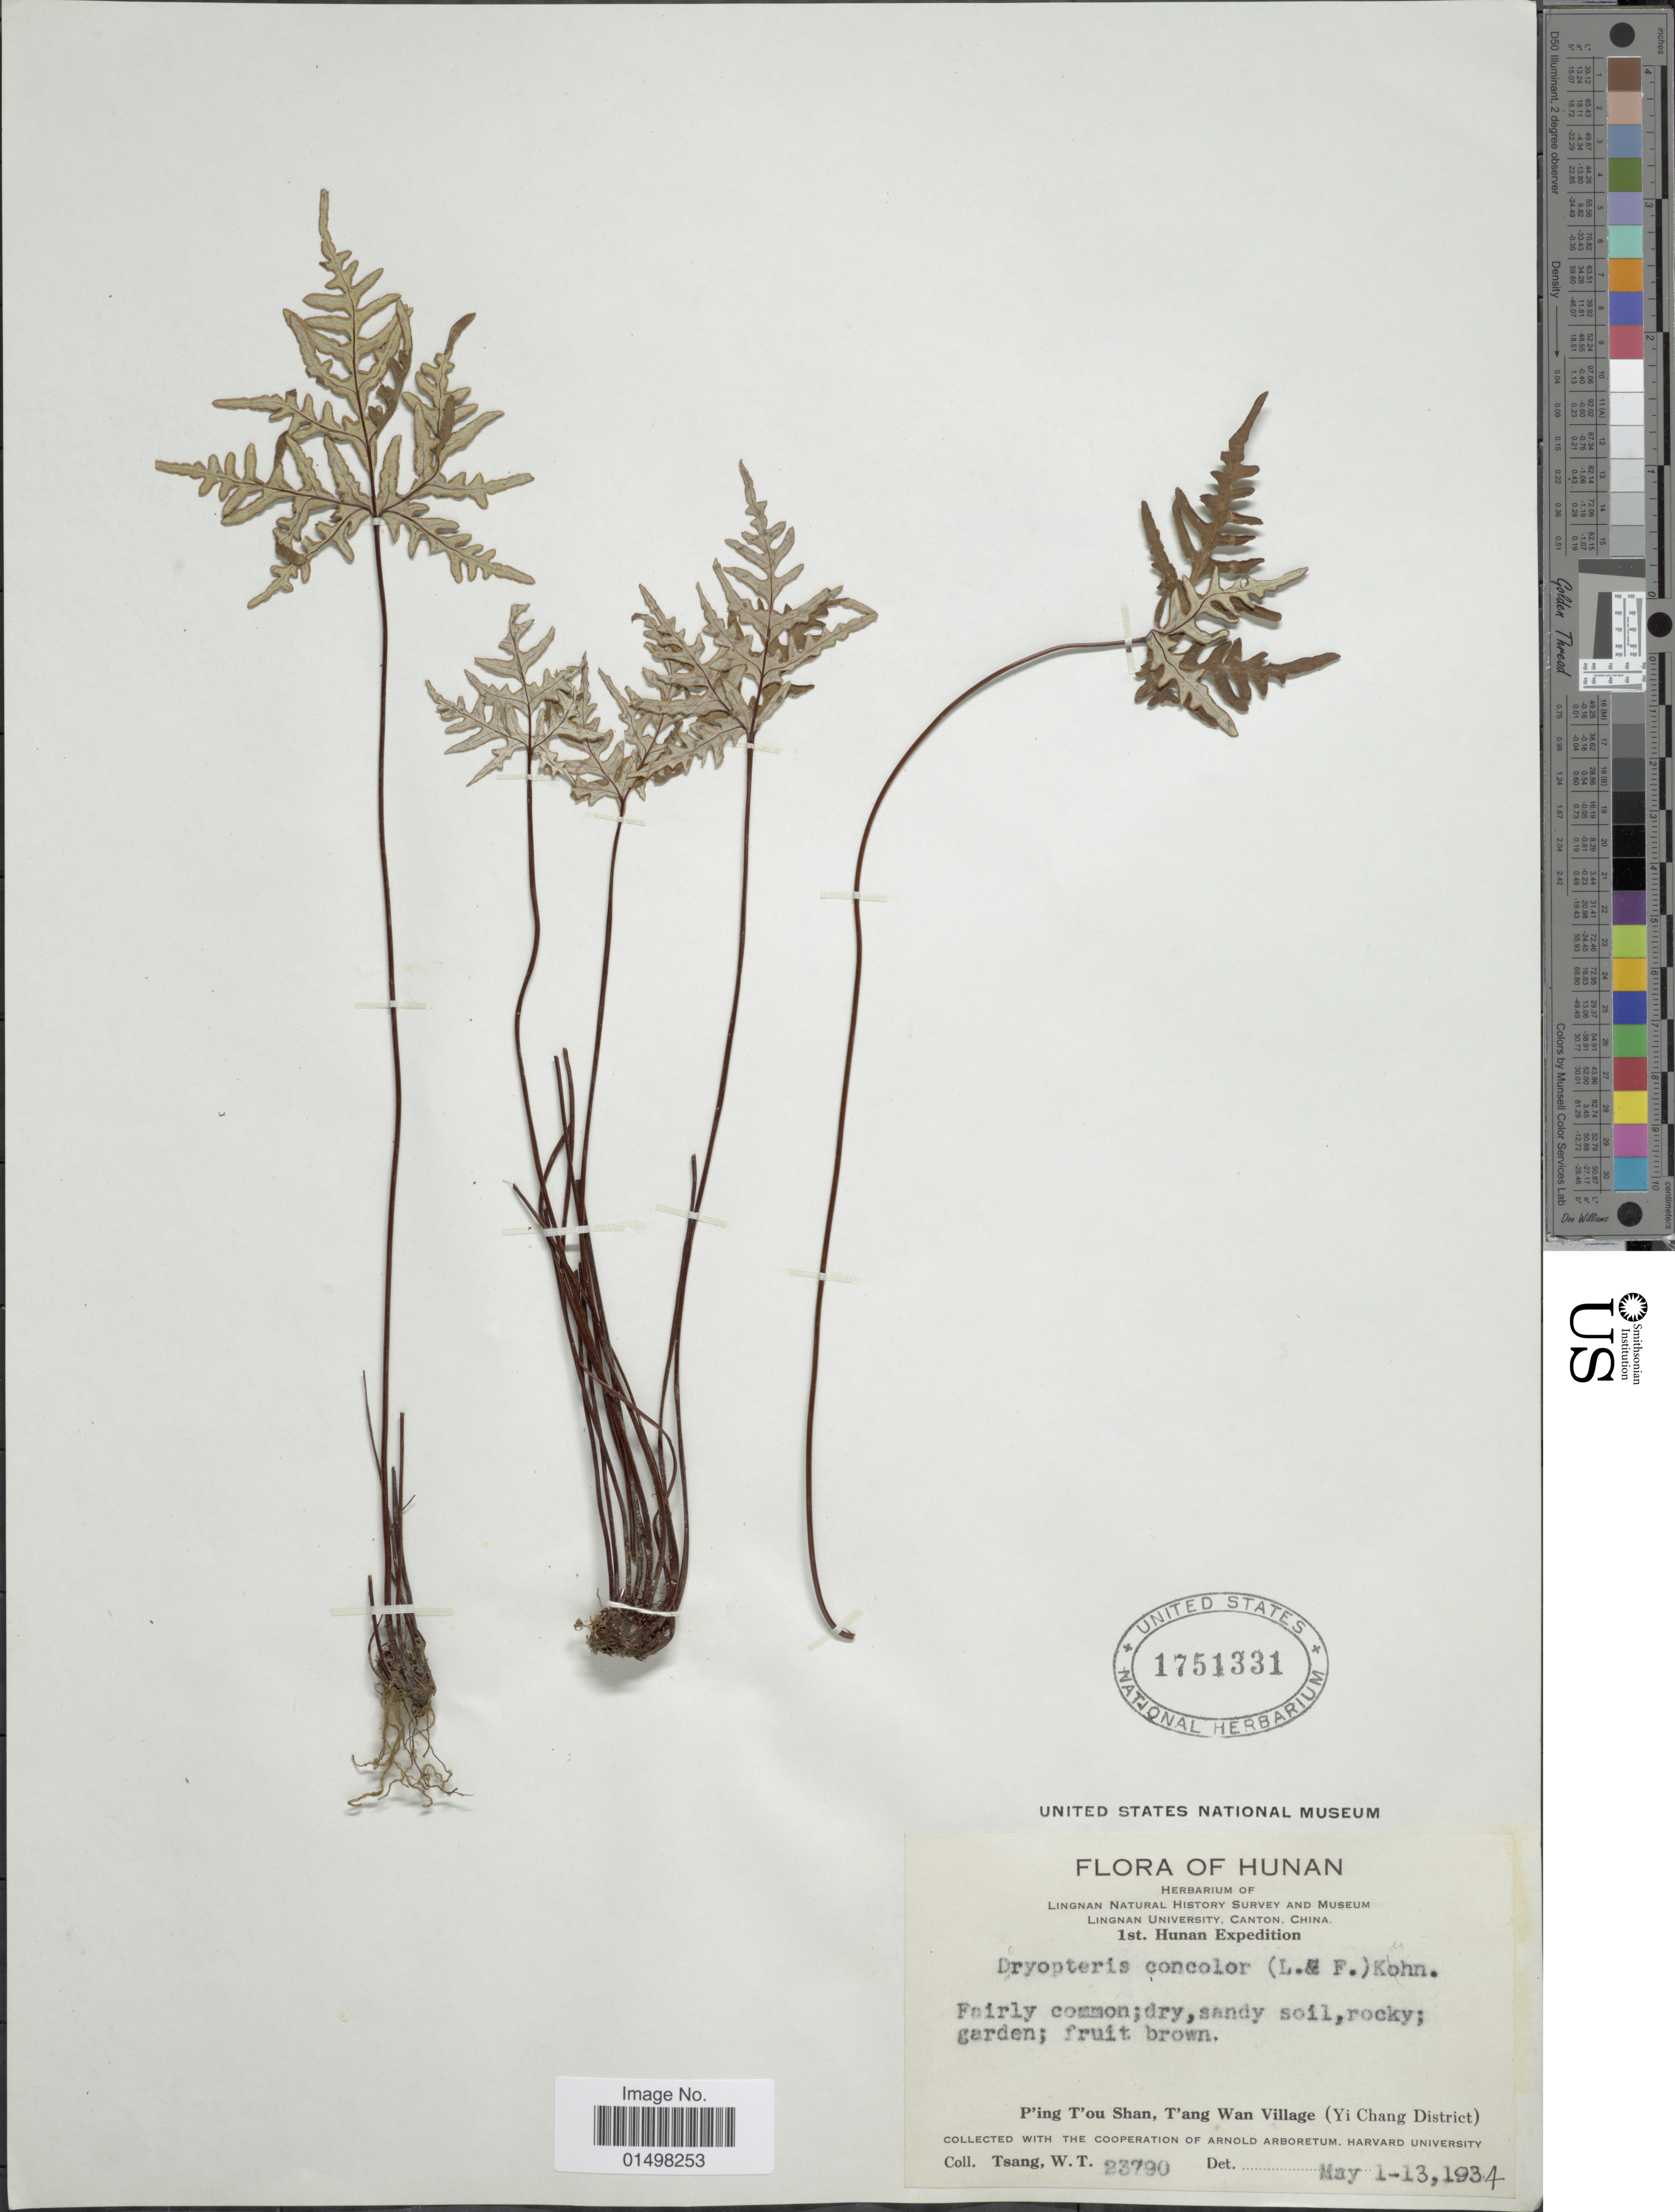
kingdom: Plantae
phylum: Tracheophyta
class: Polypodiopsida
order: Polypodiales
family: Pteridaceae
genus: Doryopteris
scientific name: Doryopteris concolor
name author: (Langsd. & Fisch.) Kuhn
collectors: W. T. Tsang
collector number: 23790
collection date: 1934-05-01/1934-05-13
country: China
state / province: Hunan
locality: P'ing T'ou Shan, T'ang Wan Village (Yi Chang District).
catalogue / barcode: US 1751331